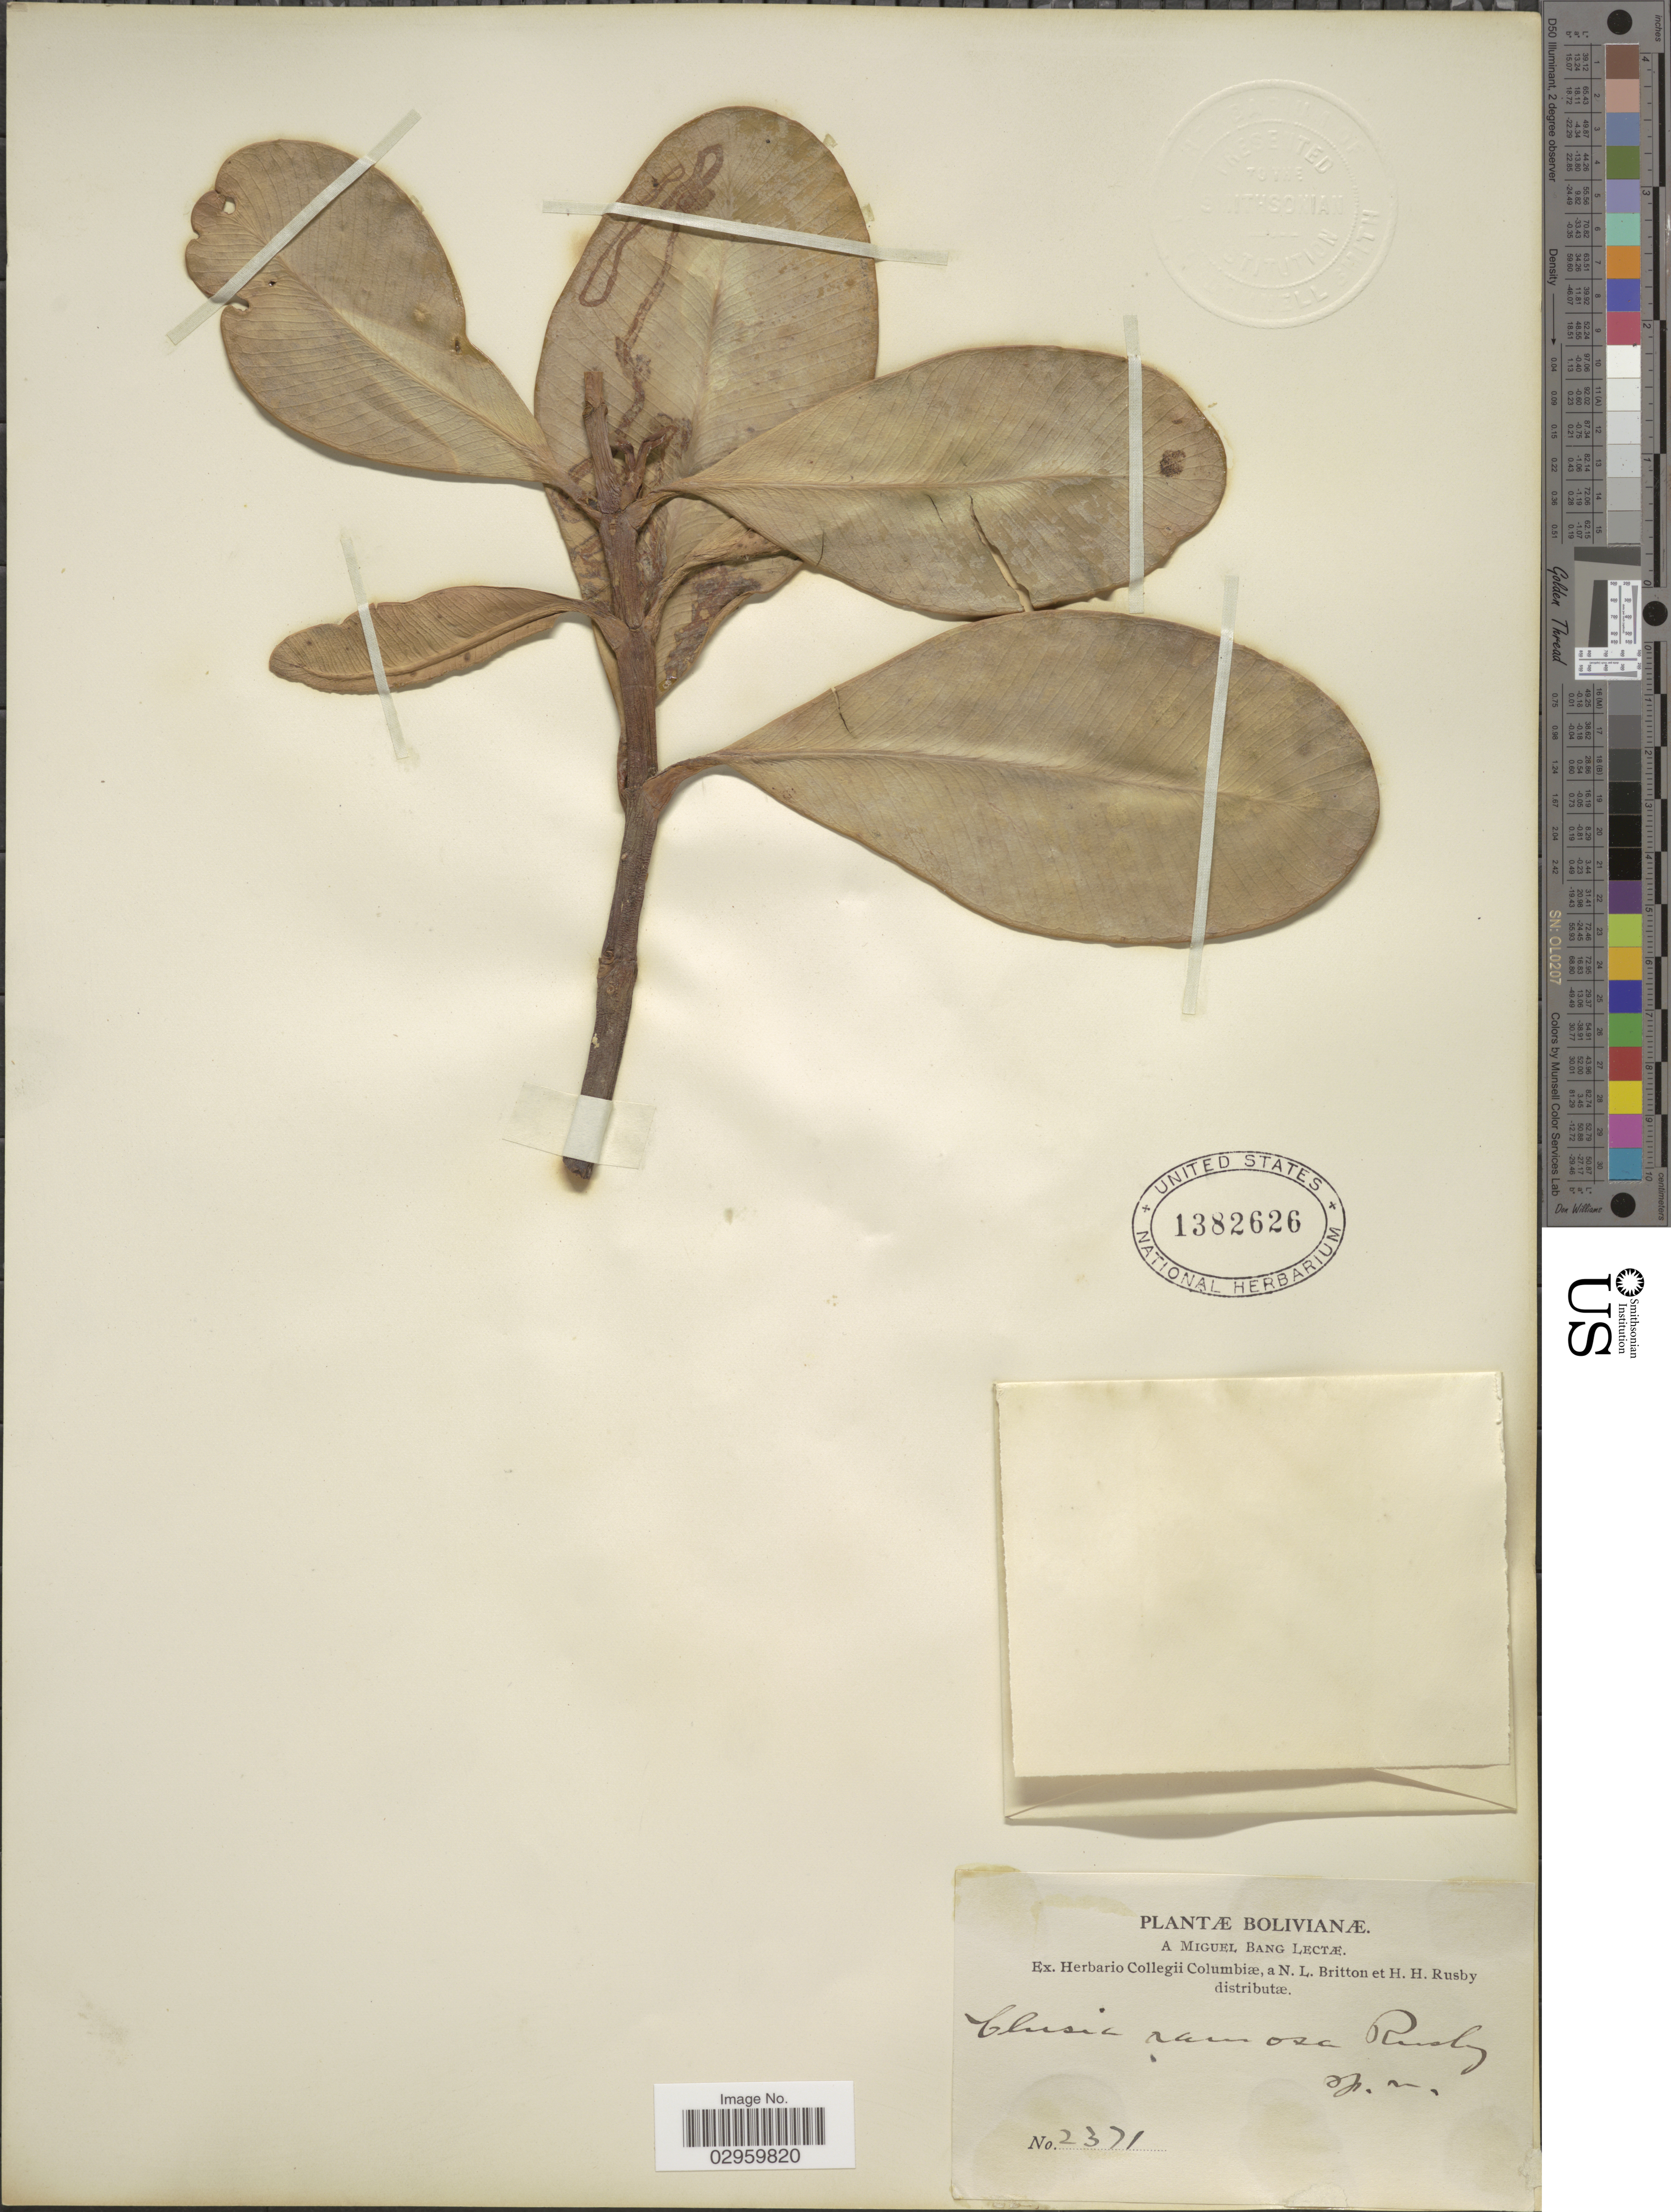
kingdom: Plantae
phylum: Tracheophyta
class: Magnoliopsida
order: Malpighiales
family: Clusiaceae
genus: Clusia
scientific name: Clusia ramosa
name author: Rusby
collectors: M. Bang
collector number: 2371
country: Bolivia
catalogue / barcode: US 1382626